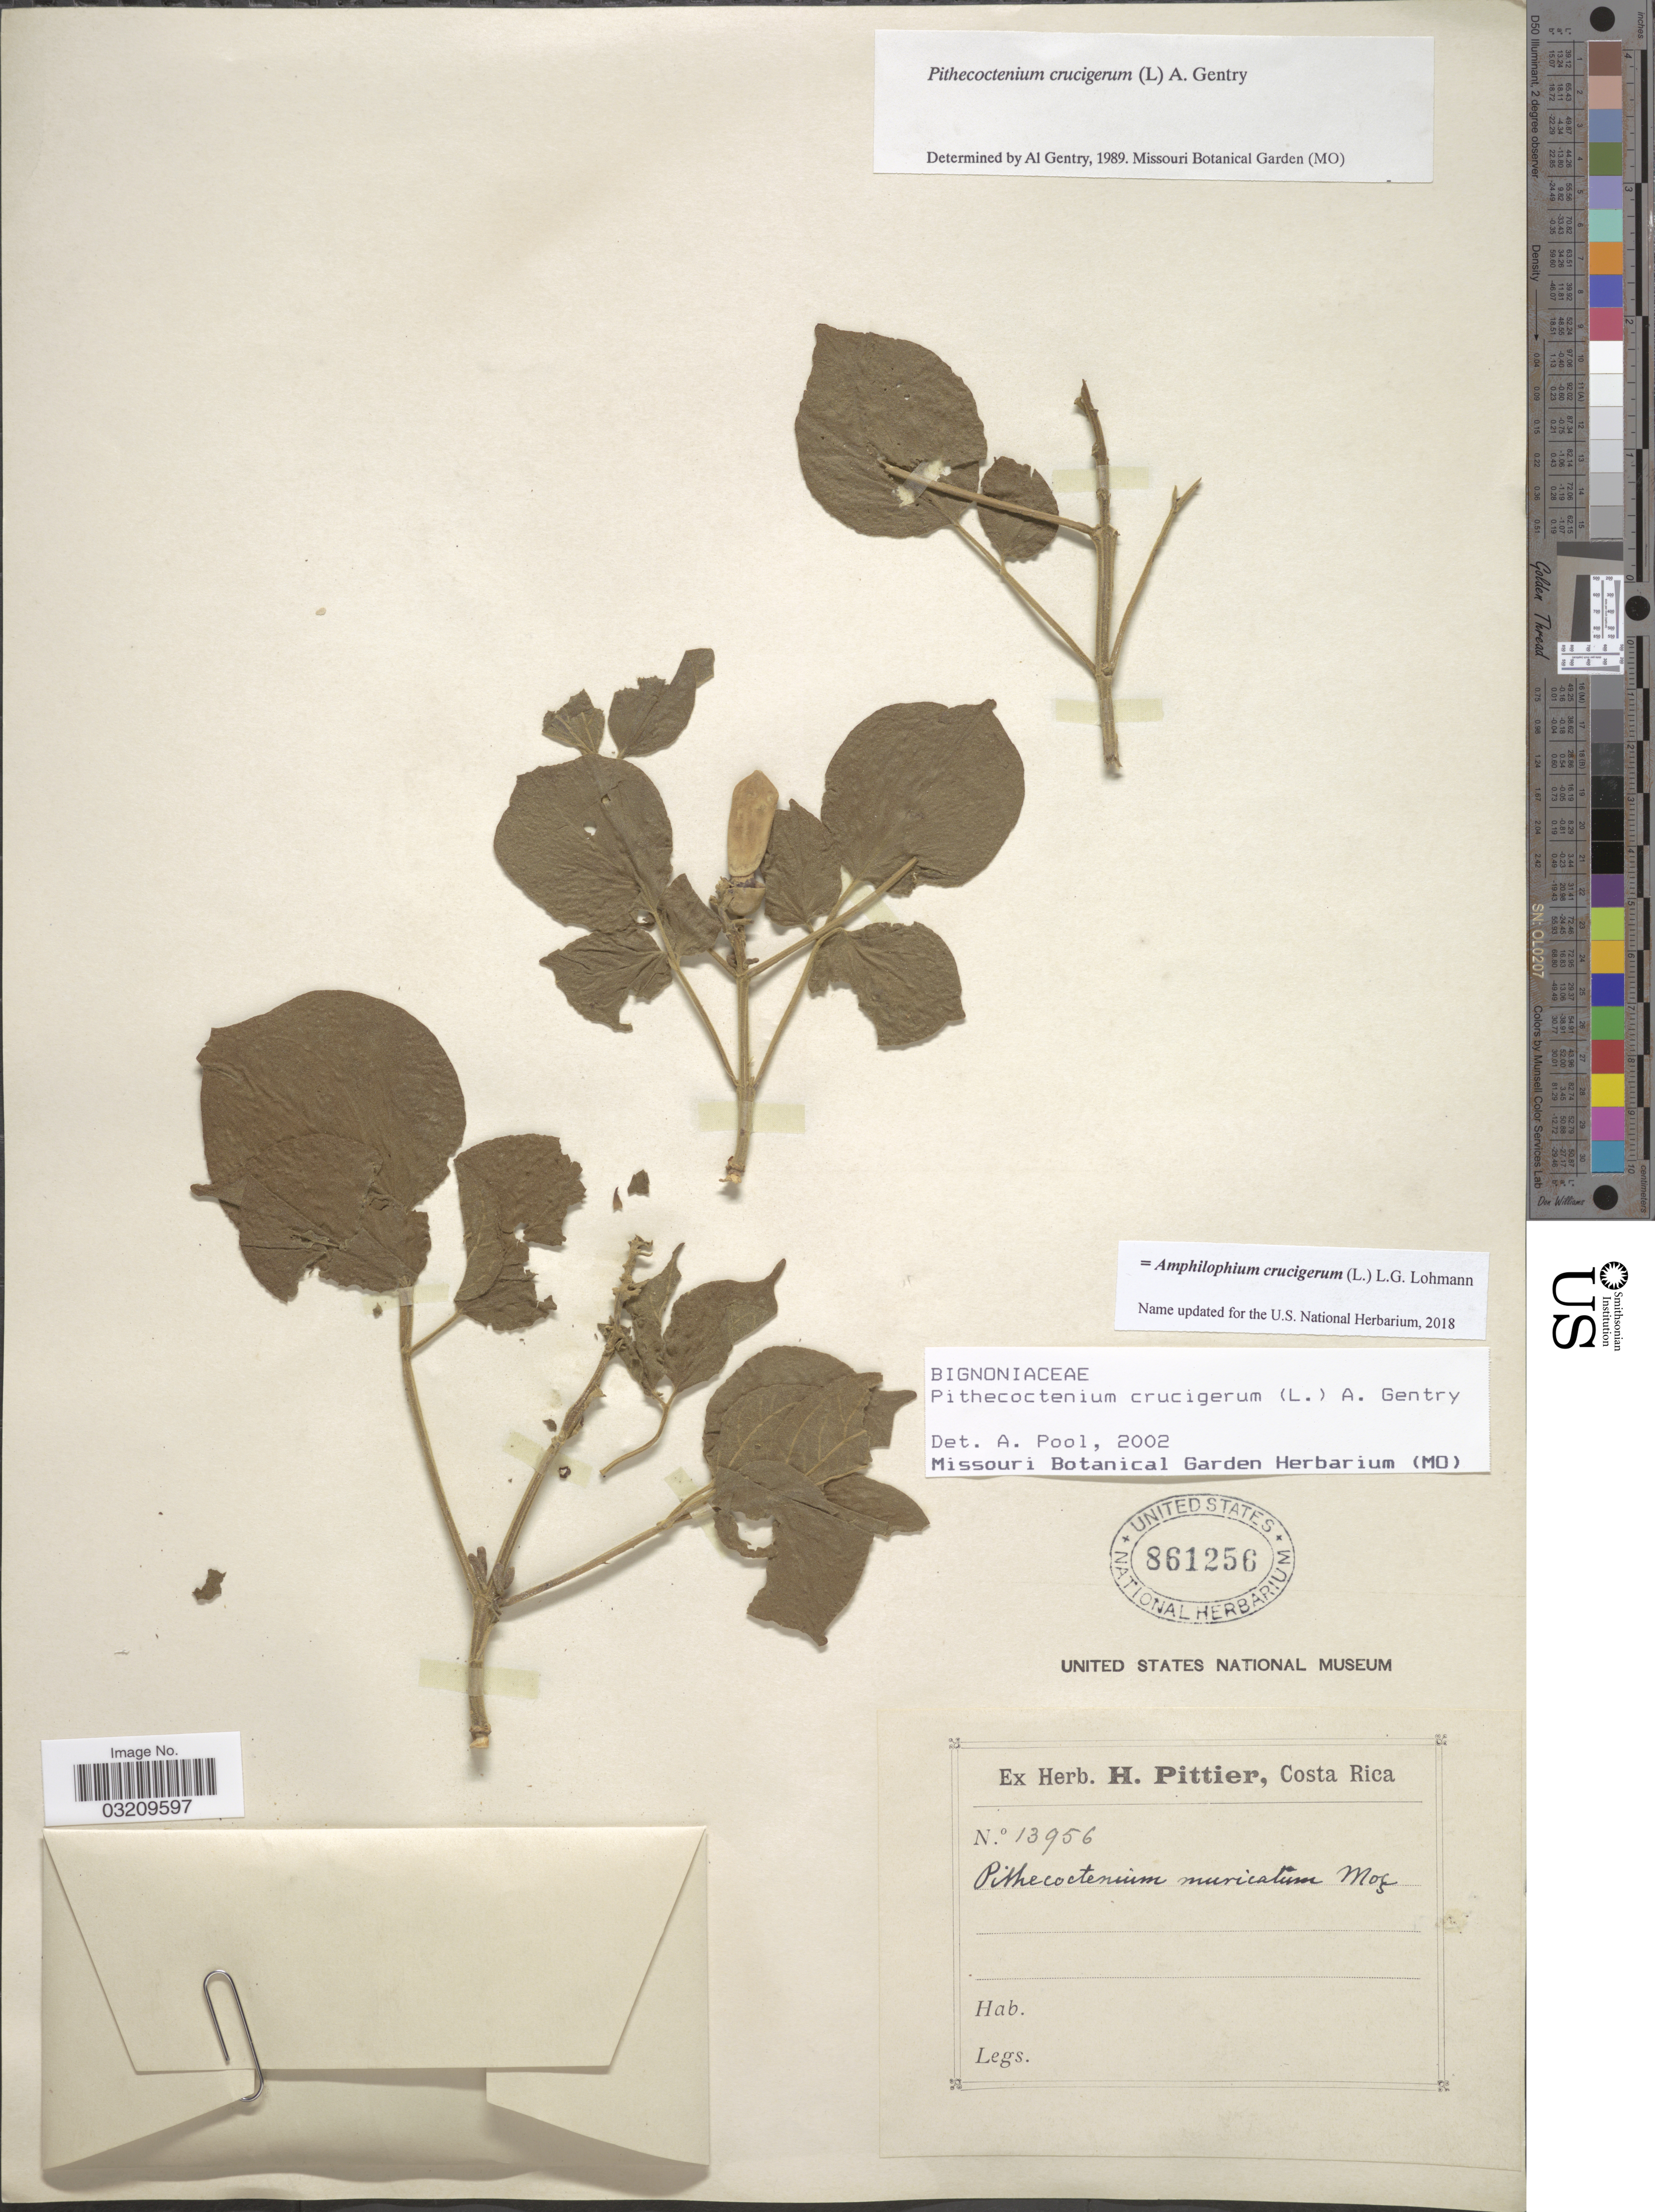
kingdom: Plantae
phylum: Tracheophyta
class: Magnoliopsida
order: Lamiales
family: Bignoniaceae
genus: Amphilophium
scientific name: Amphilophium crucigerum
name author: (L.) L.G. Lohmann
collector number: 13956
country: Costa Rica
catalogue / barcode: US 861256